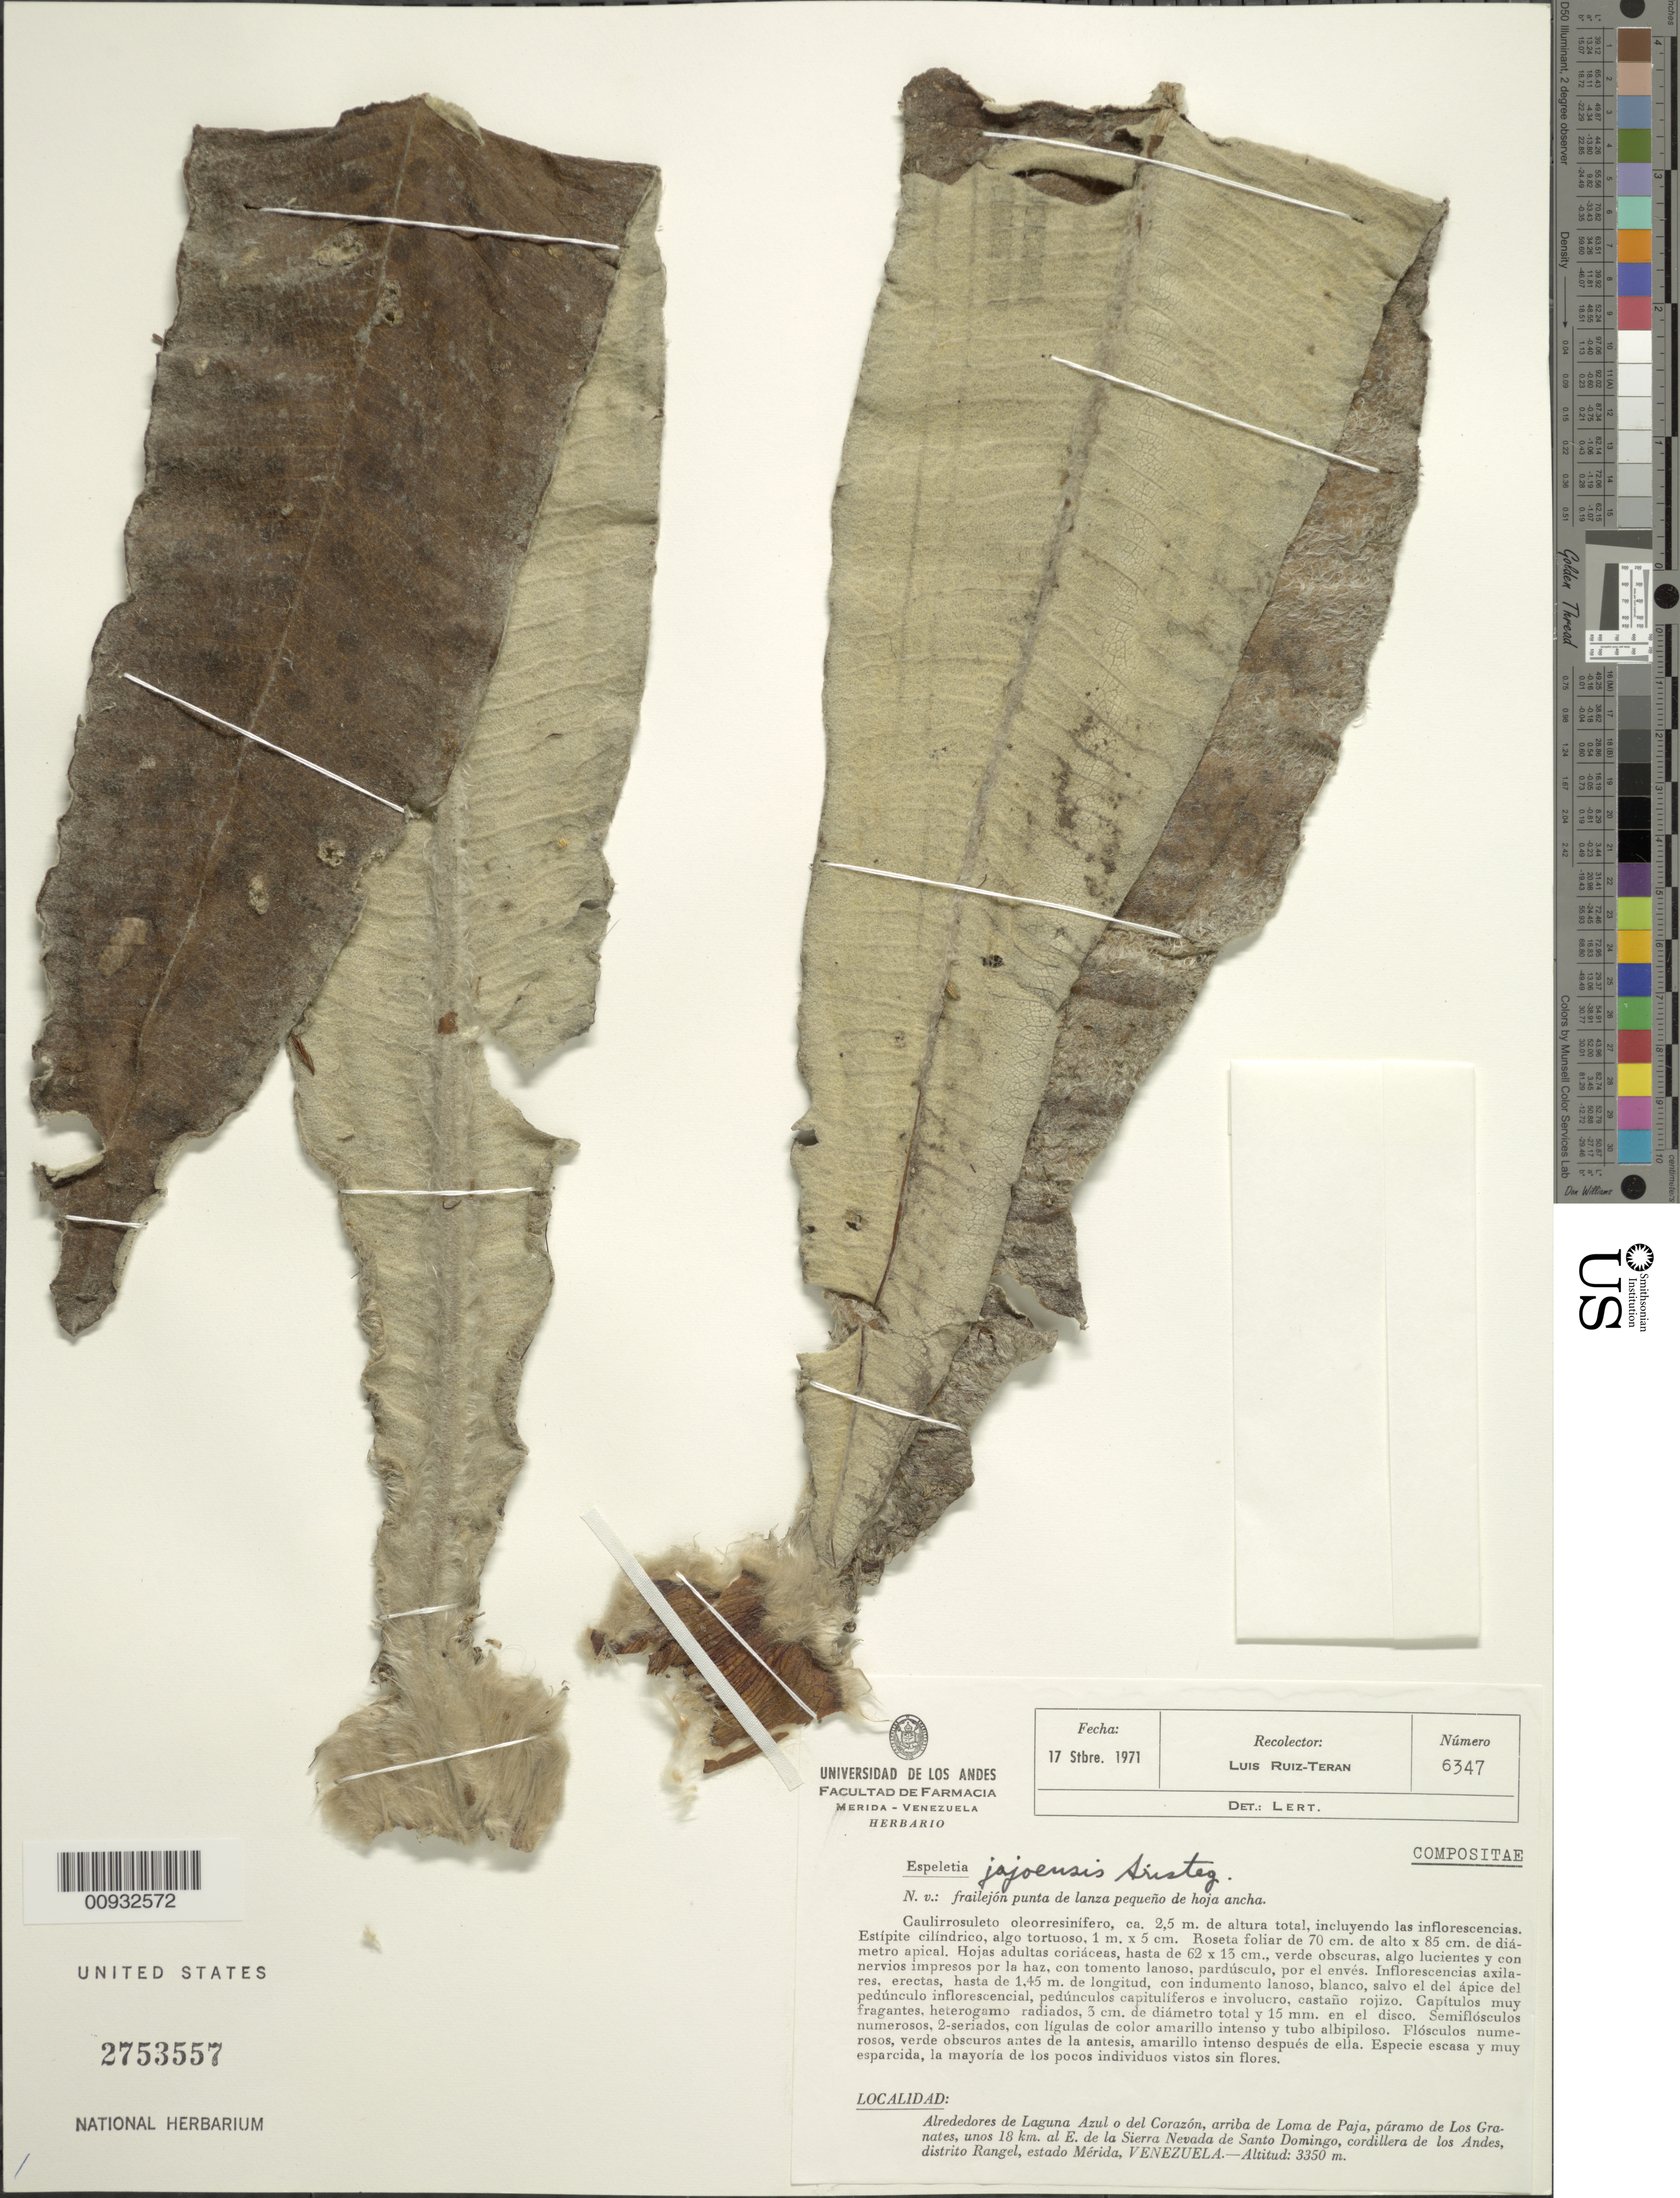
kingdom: Plantae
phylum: Tracheophyta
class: Magnoliopsida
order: Asterales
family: Asteraceae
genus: Espeletia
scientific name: Espeletia jajoensis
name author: Aristeg.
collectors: L. Teran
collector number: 6347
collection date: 1971-09-17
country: Venezuela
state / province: Mérida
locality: Alrededores de Laguna Azul o del Corazon, arriba de Loma de Paja, paramo de Los Granates, unos 18 km. al E. de la Sierra Nevada de Santo Domingo, cordillera de los Andes, distrito Rangel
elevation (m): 3350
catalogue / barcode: US 2753557